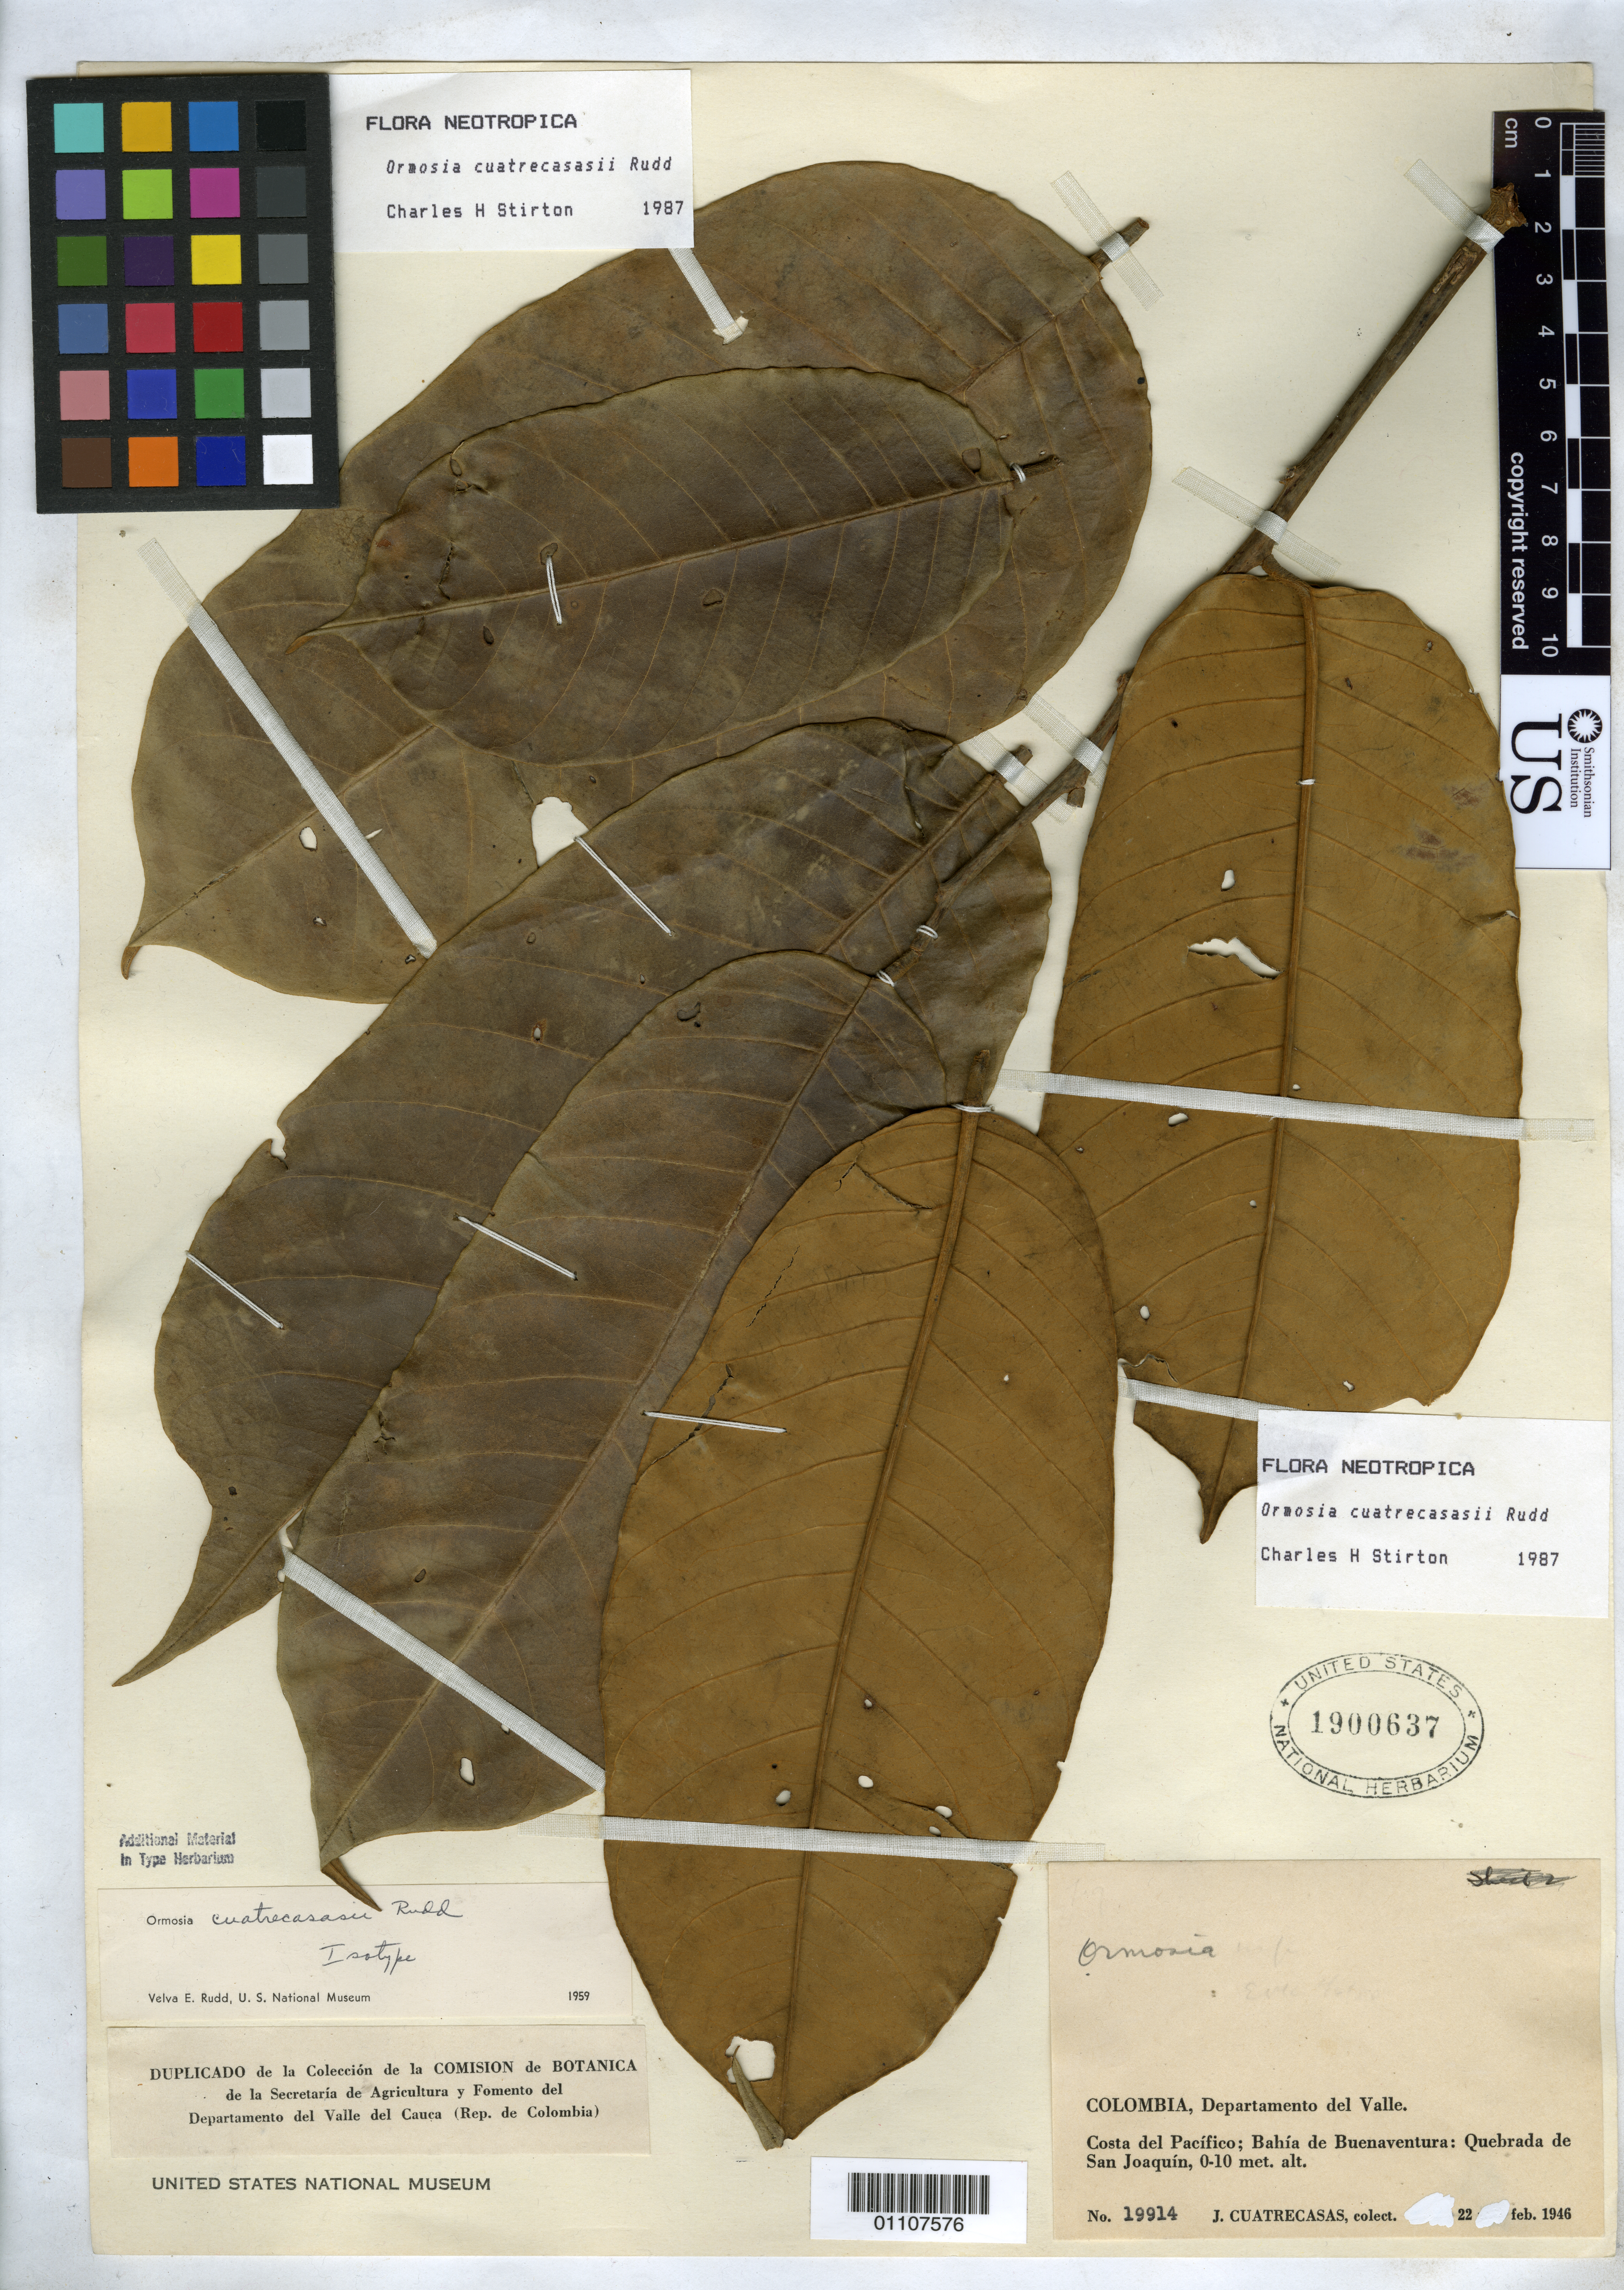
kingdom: Plantae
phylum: Tracheophyta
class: Magnoliopsida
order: Fabales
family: Fabaceae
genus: Ormosia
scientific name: Ormosia cuatrecasasii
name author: Rudd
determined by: Rudd, V. E.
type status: Isotype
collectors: J. Cuatrecasas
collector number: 19914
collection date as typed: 22 Feb 1946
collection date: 1946-02-22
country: Colombia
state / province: Valle del Cauca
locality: Costa del Pacifico; Bahia de Buenaventura; Quebrada de San Joaquin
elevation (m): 0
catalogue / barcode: US 1900637